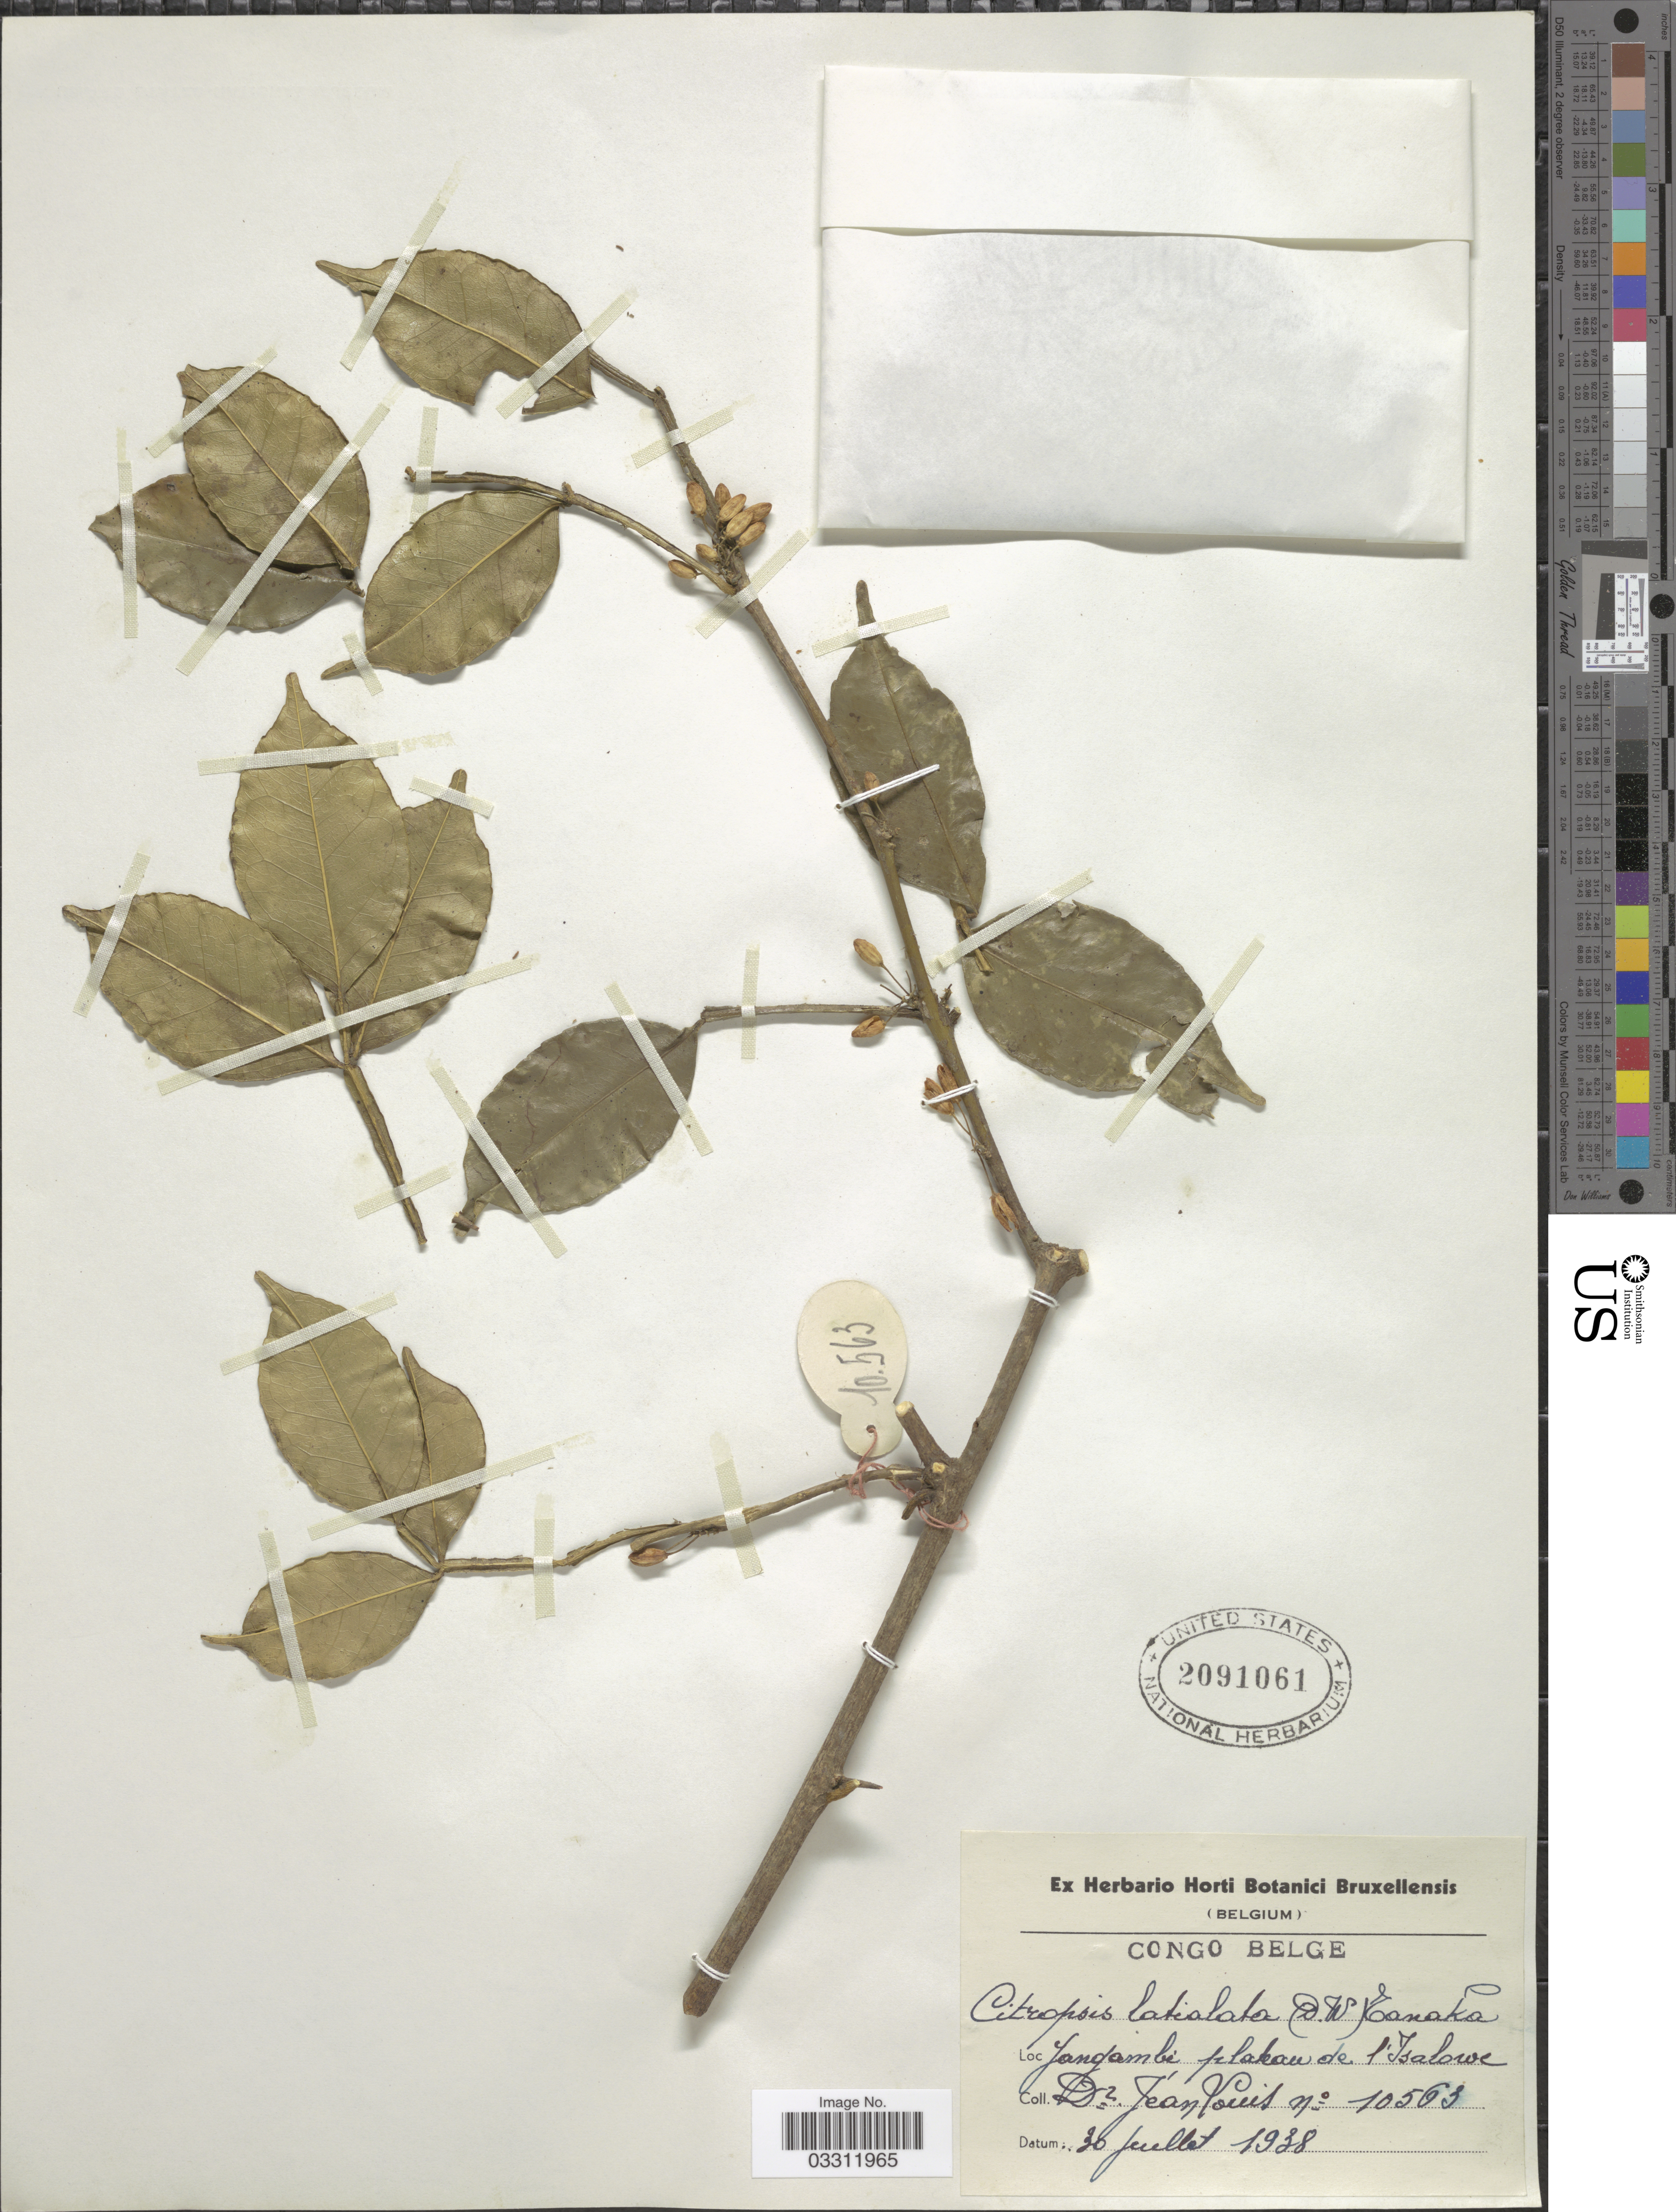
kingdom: Plantae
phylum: Tracheophyta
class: Magnoliopsida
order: Sapindales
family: Rutaceae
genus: Citropsis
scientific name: Citropsis latialata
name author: (De Wild.) Swingle & M. Kellerm.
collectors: J. Louis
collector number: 10563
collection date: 1938-07-30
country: Congo, Democratic Republic of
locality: Congo Belge, Yangambi plateau de l'Isalowe.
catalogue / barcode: US 2091061